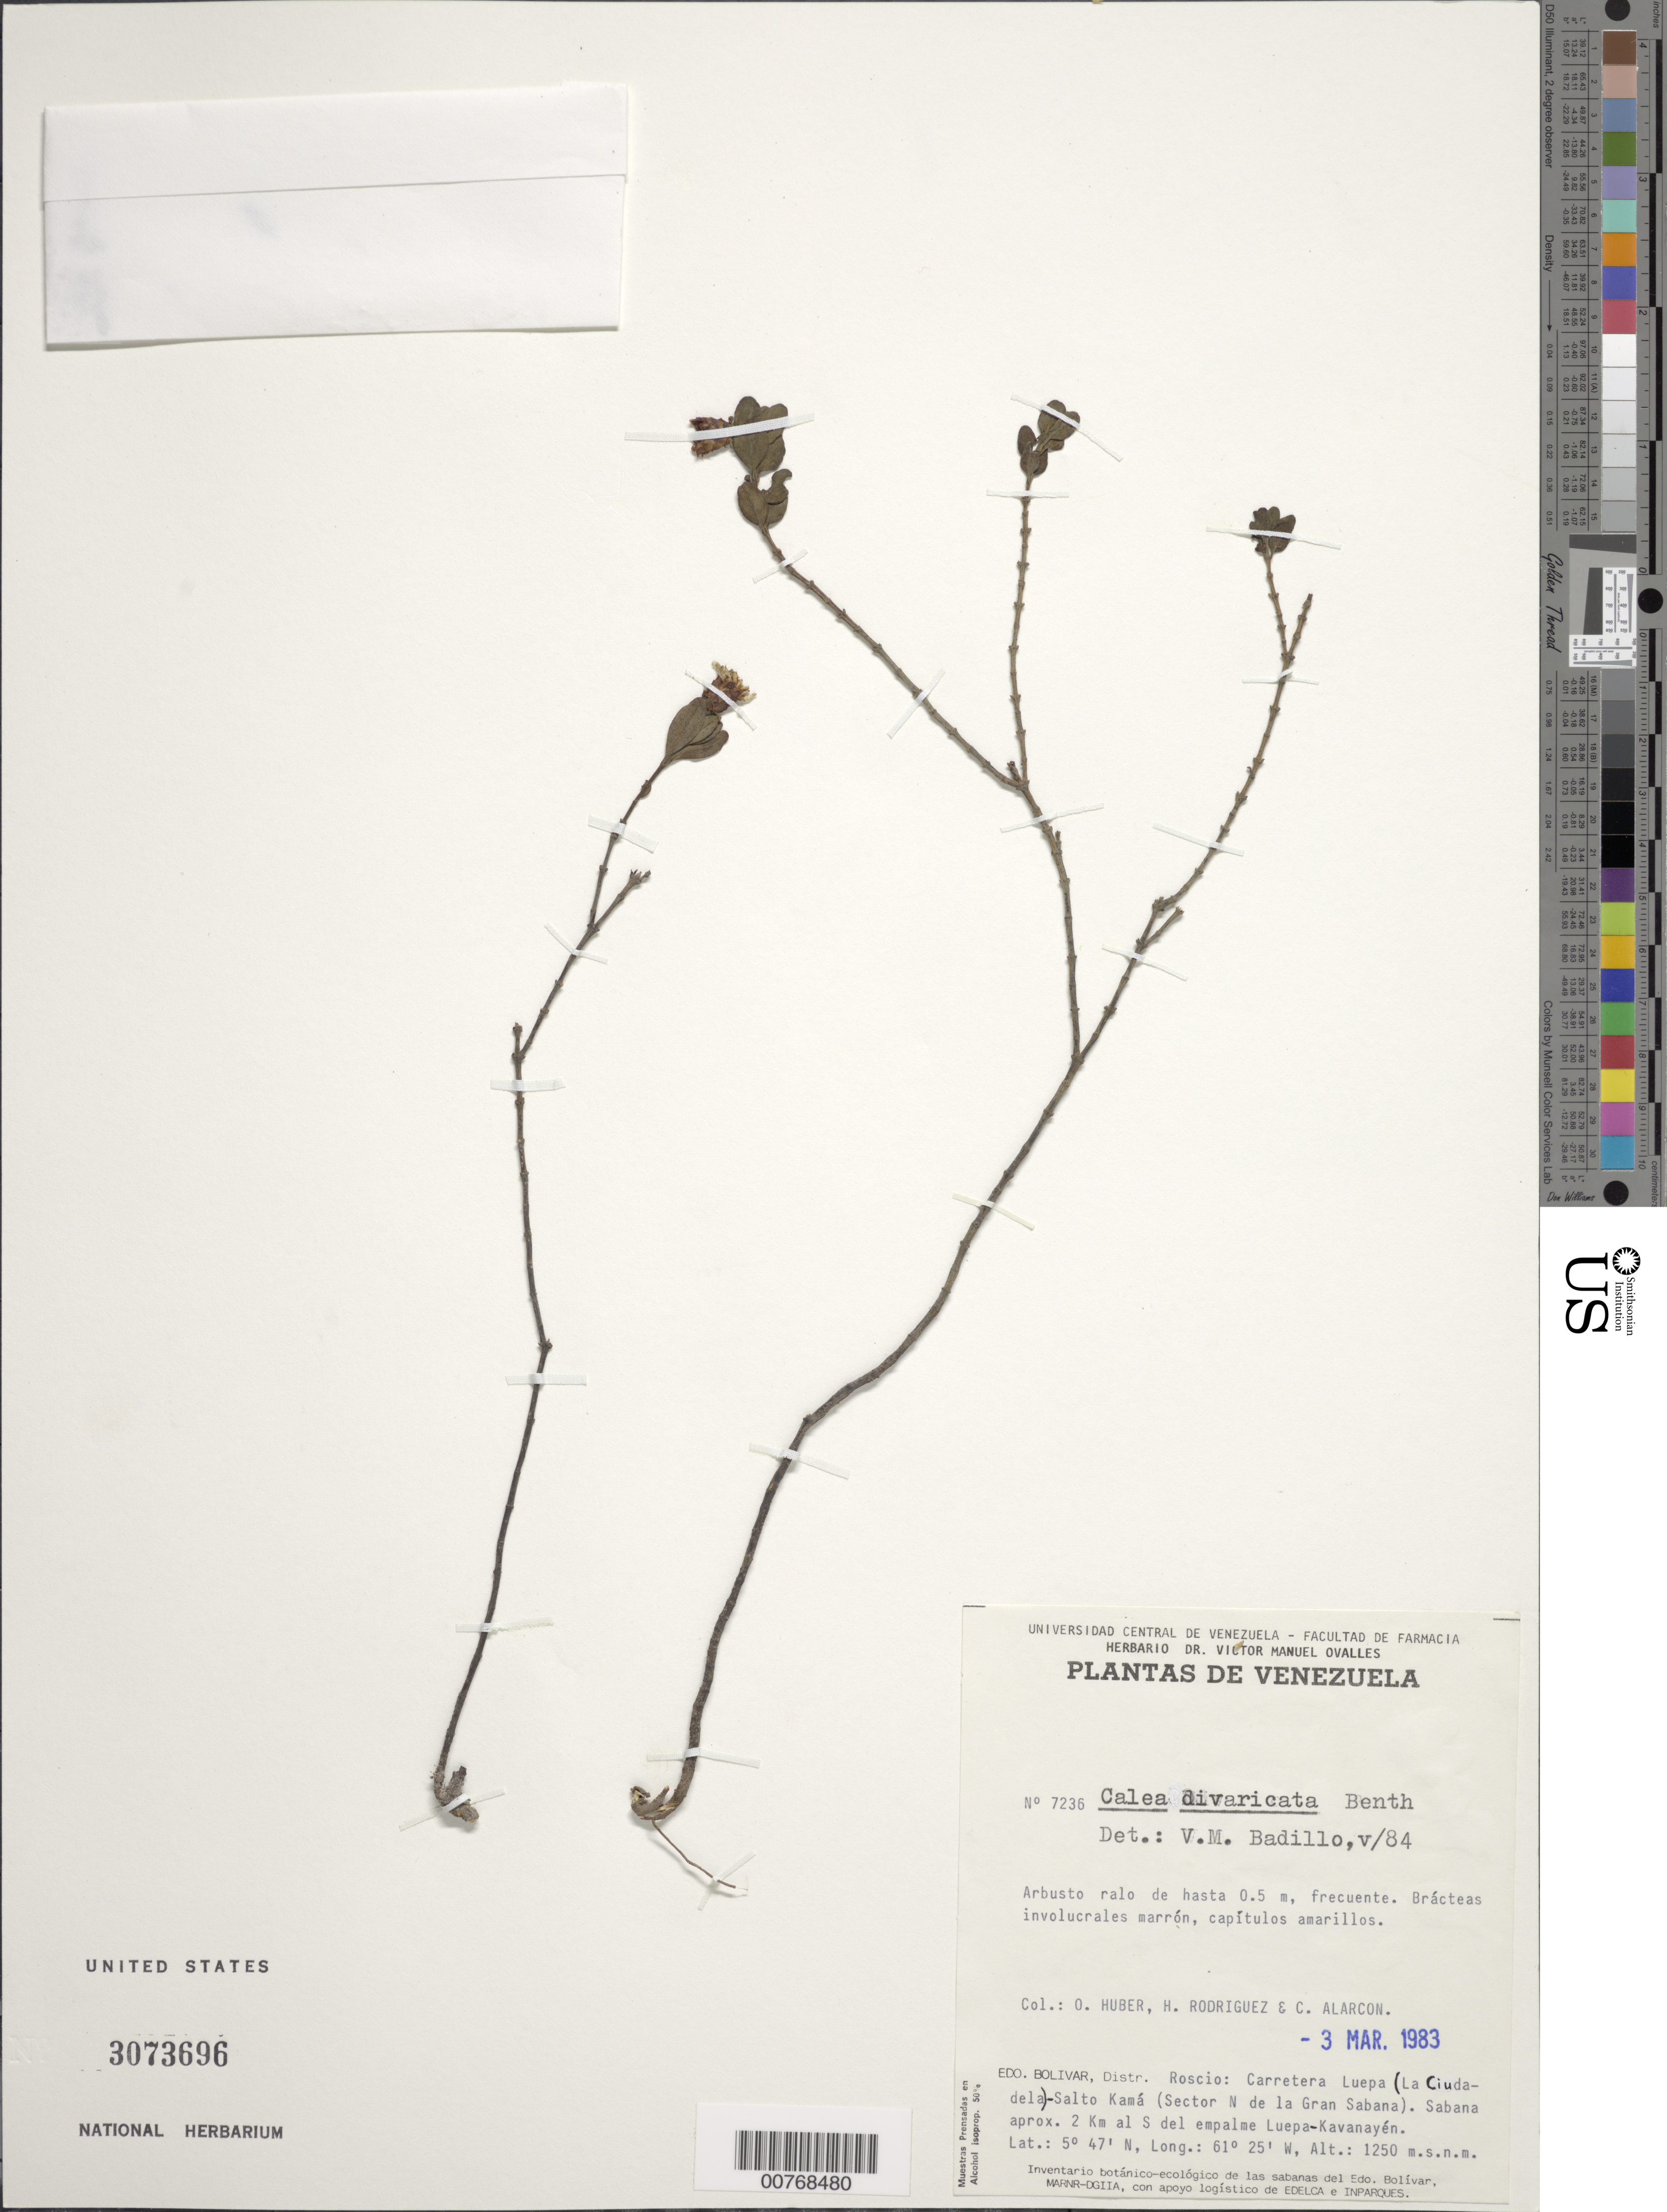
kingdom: Plantae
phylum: Tracheophyta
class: Magnoliopsida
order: Asterales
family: Asteraceae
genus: Calea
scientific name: Calea divaricata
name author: Benth.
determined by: Badillo, V. M.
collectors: O. Huber, H. Rodriguez & C. Alarcon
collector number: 7236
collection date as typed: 3-Mar-83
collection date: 1983-03-03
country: Venezuela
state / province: Bolívar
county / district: Roscio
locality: Luepa (La Ciudadela) Salto Kama (Sector N de la Gran Sabana), Carretera. Sabana aprox. 2km al S del empalme Luepa-Kavanayen.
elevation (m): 1250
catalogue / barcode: US 3073696